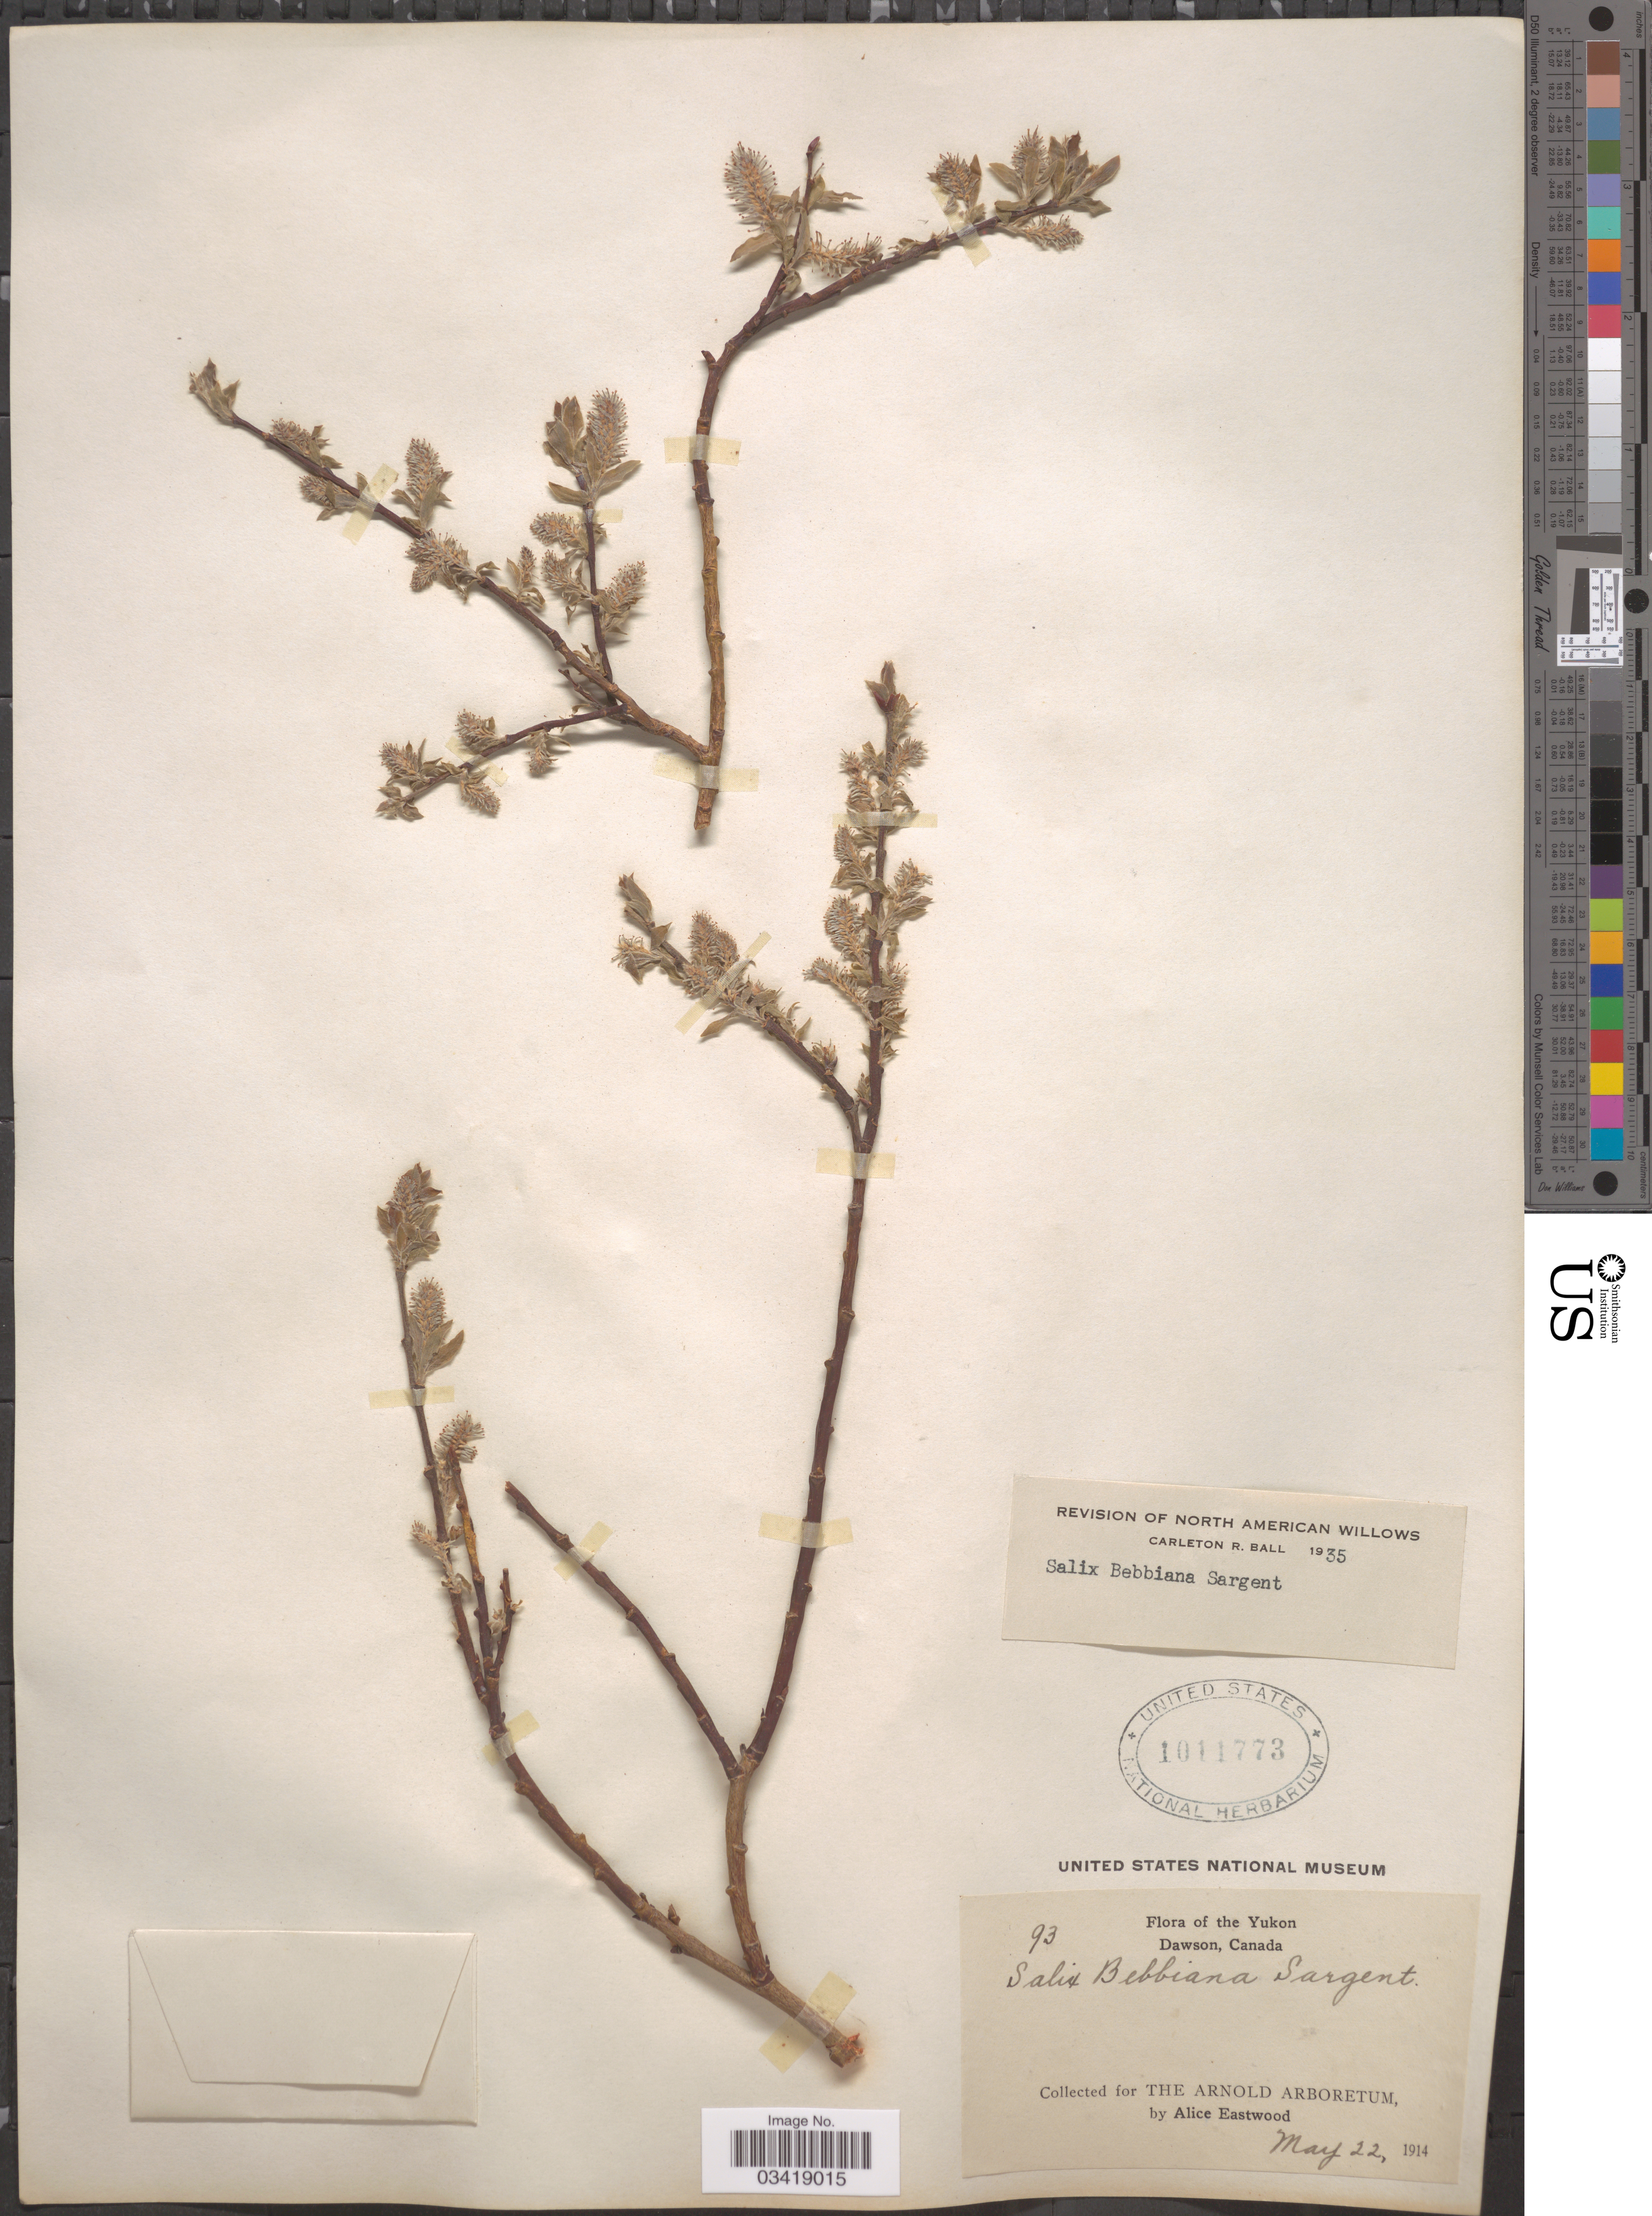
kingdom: Plantae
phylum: Tracheophyta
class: Magnoliopsida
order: Malpighiales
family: Salicaceae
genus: Salix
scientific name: Salix bebbiana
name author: Sarg.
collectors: A. Eastwood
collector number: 93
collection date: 1914-05-22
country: Canada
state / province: Yukon Territory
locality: Yukon. Dawson.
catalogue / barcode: US 1011773